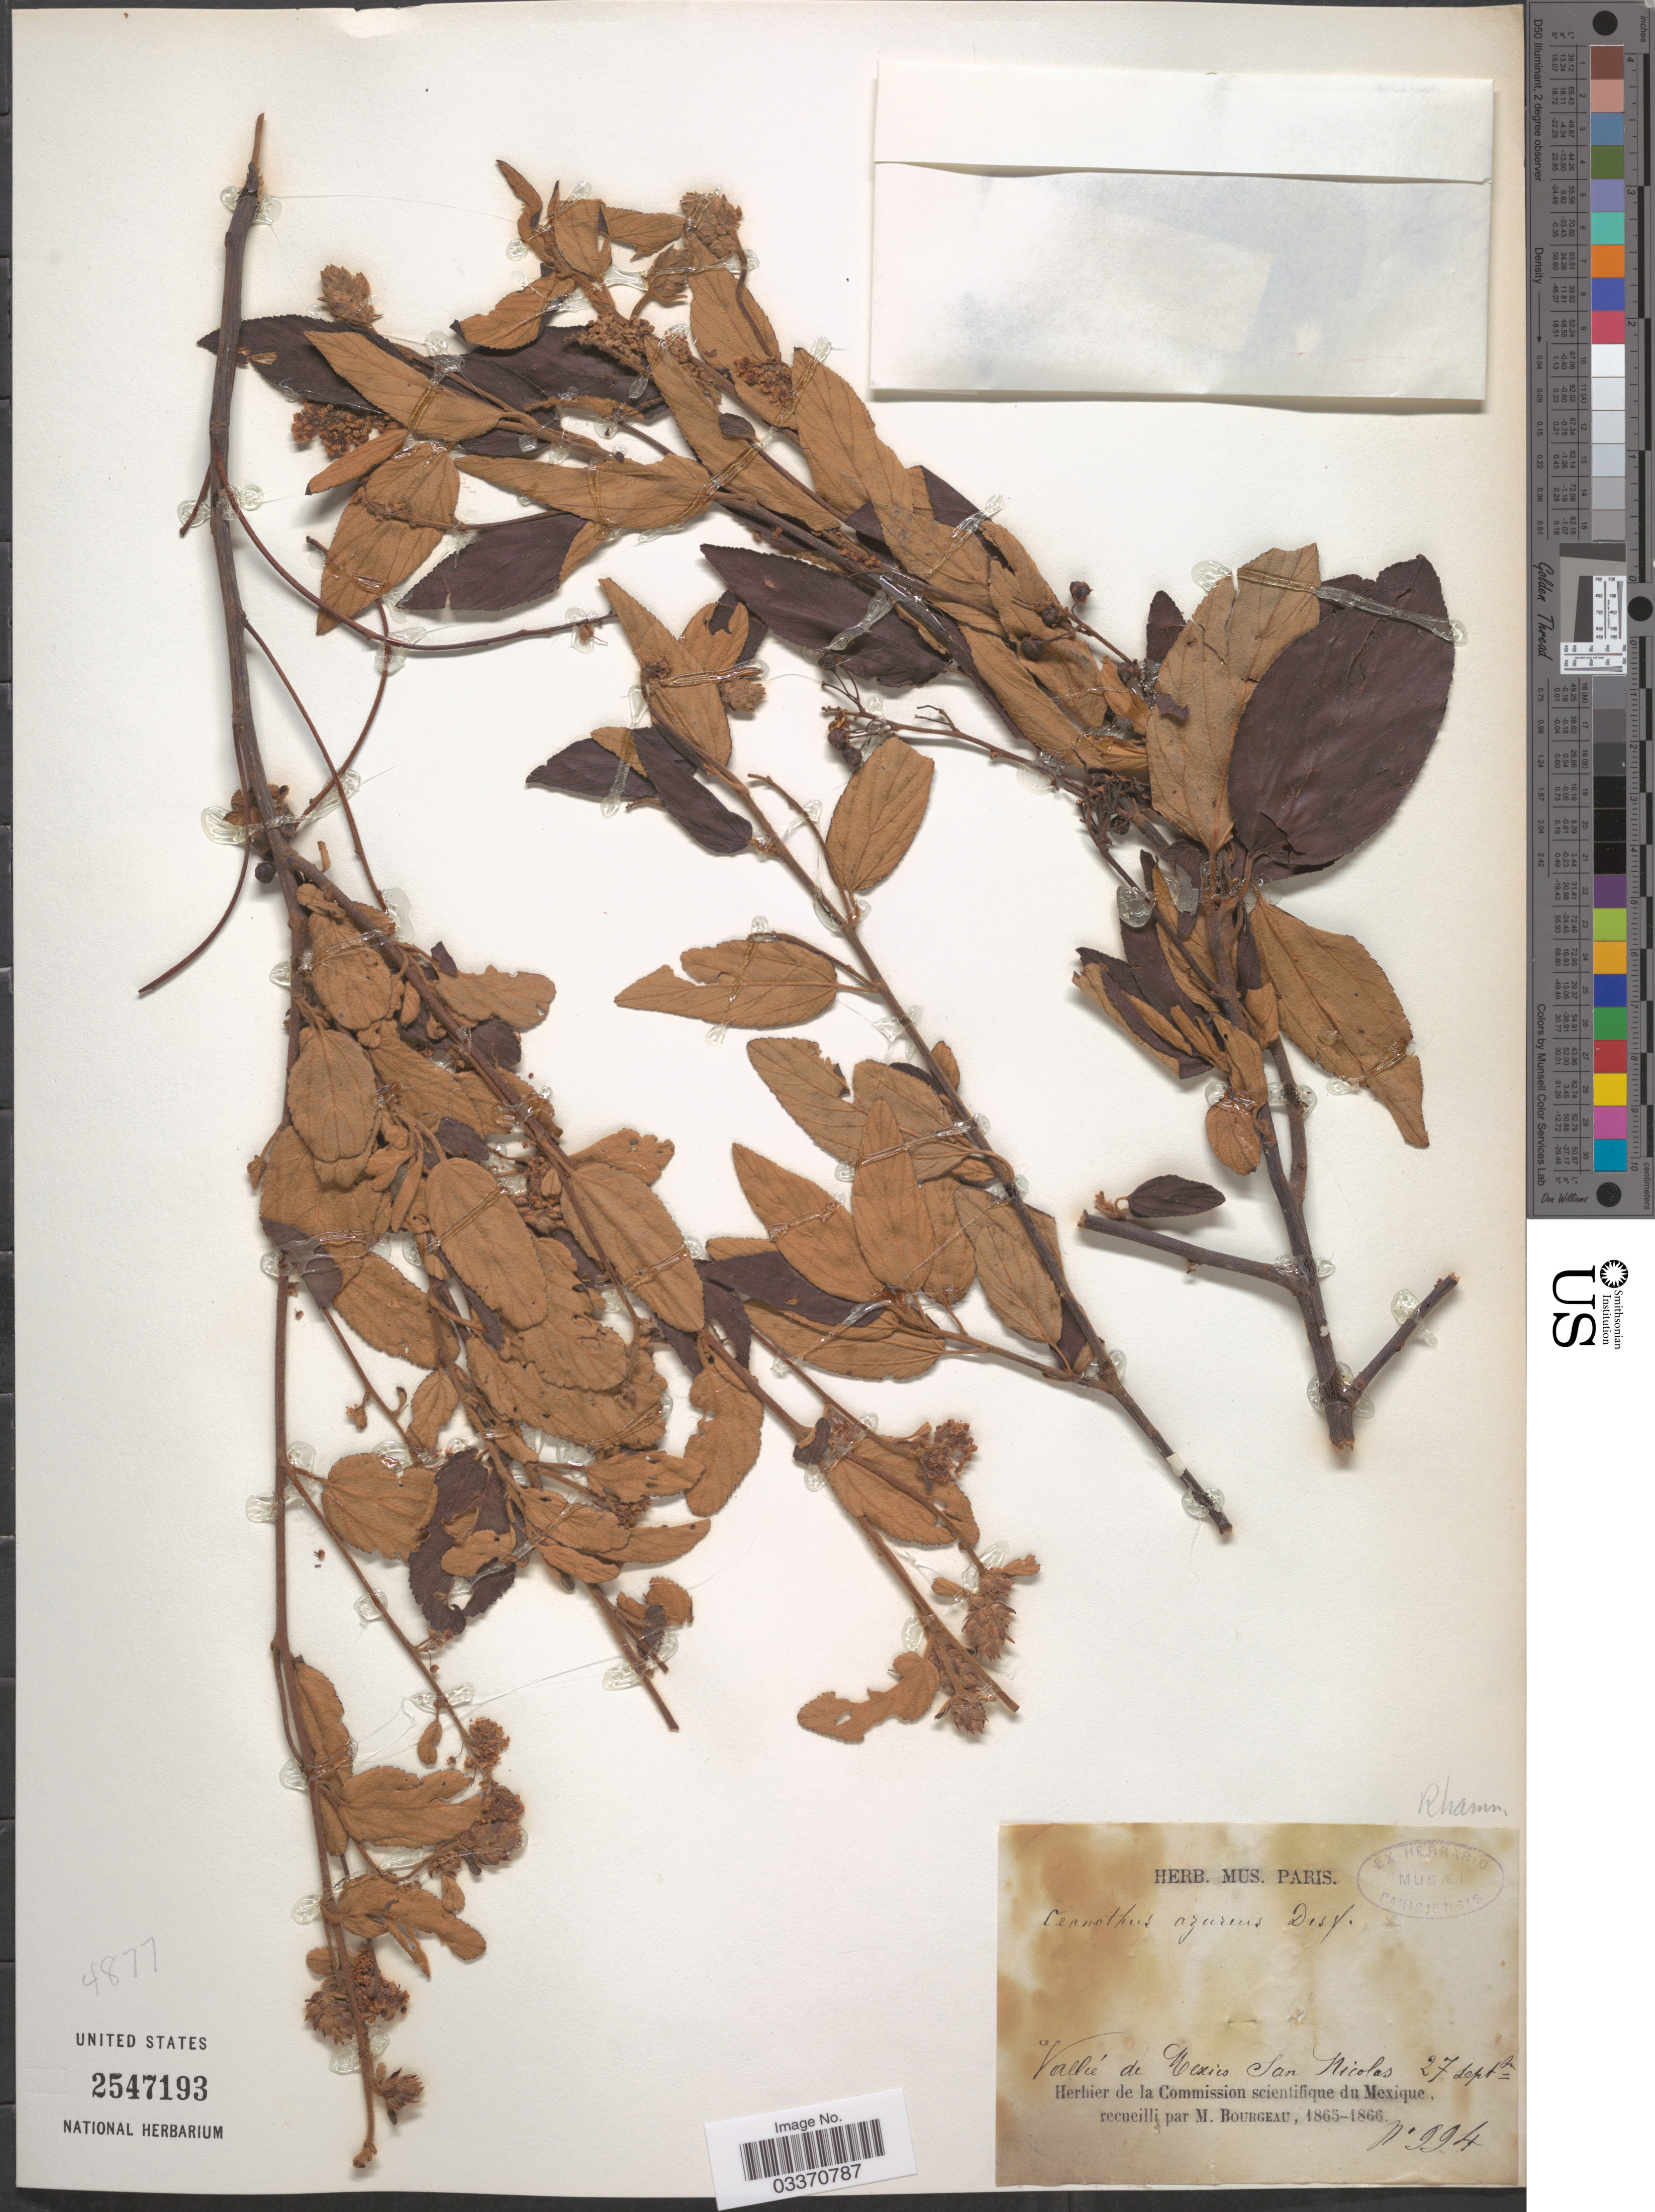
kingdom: Plantae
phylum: Tracheophyta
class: Magnoliopsida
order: Rosales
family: Rhamnaceae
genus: Ceanothus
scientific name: Ceanothus caeruleus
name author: Lag.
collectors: M. Bourgeau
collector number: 994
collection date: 1865-09-27/1866-09-27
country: Mexico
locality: Vallée de Mexico San Nicolas.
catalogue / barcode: US 2547193